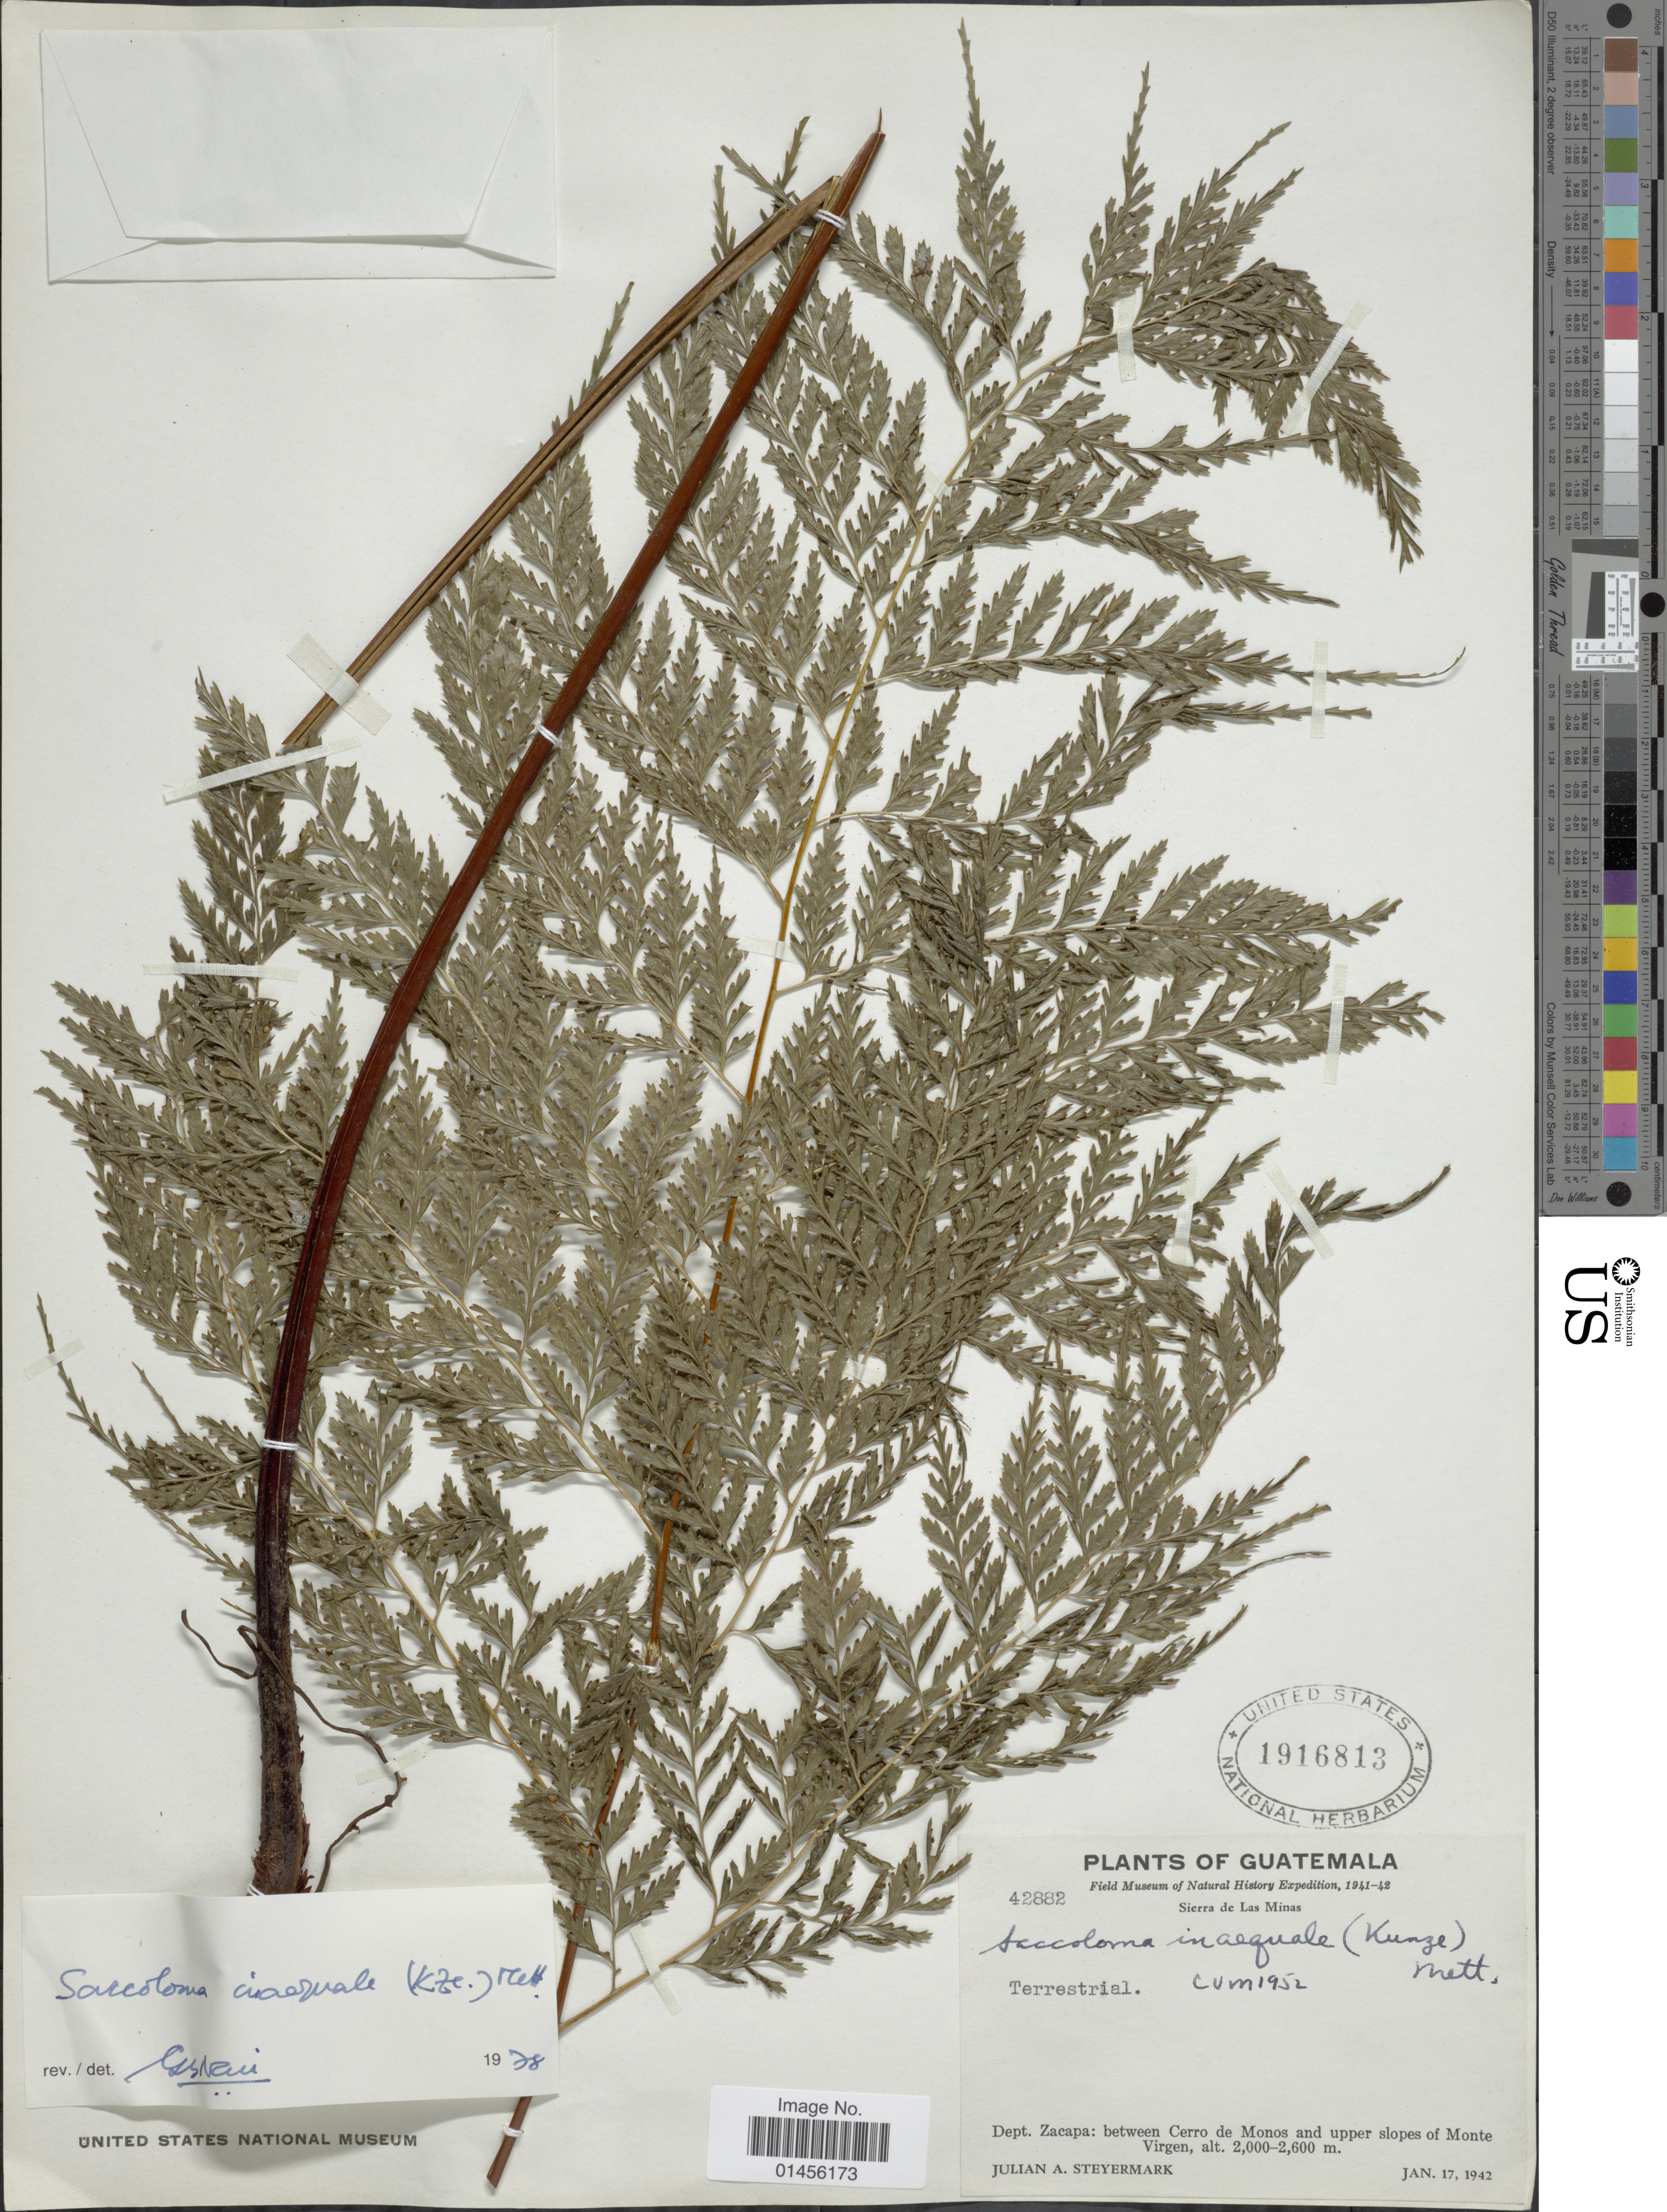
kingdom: Plantae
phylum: Tracheophyta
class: Polypodiopsida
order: Polypodiales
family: Saccolomataceae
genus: Saccoloma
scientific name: Saccoloma inaequale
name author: (Kunze) Mett.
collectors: J. Steyermark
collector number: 42882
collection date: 1942-01-17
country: Guatemala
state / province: Zacapa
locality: Dept. Zacapa: between Cerro de Monos and uppr slopes of monte Virgen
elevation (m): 2000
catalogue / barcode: US 1916813